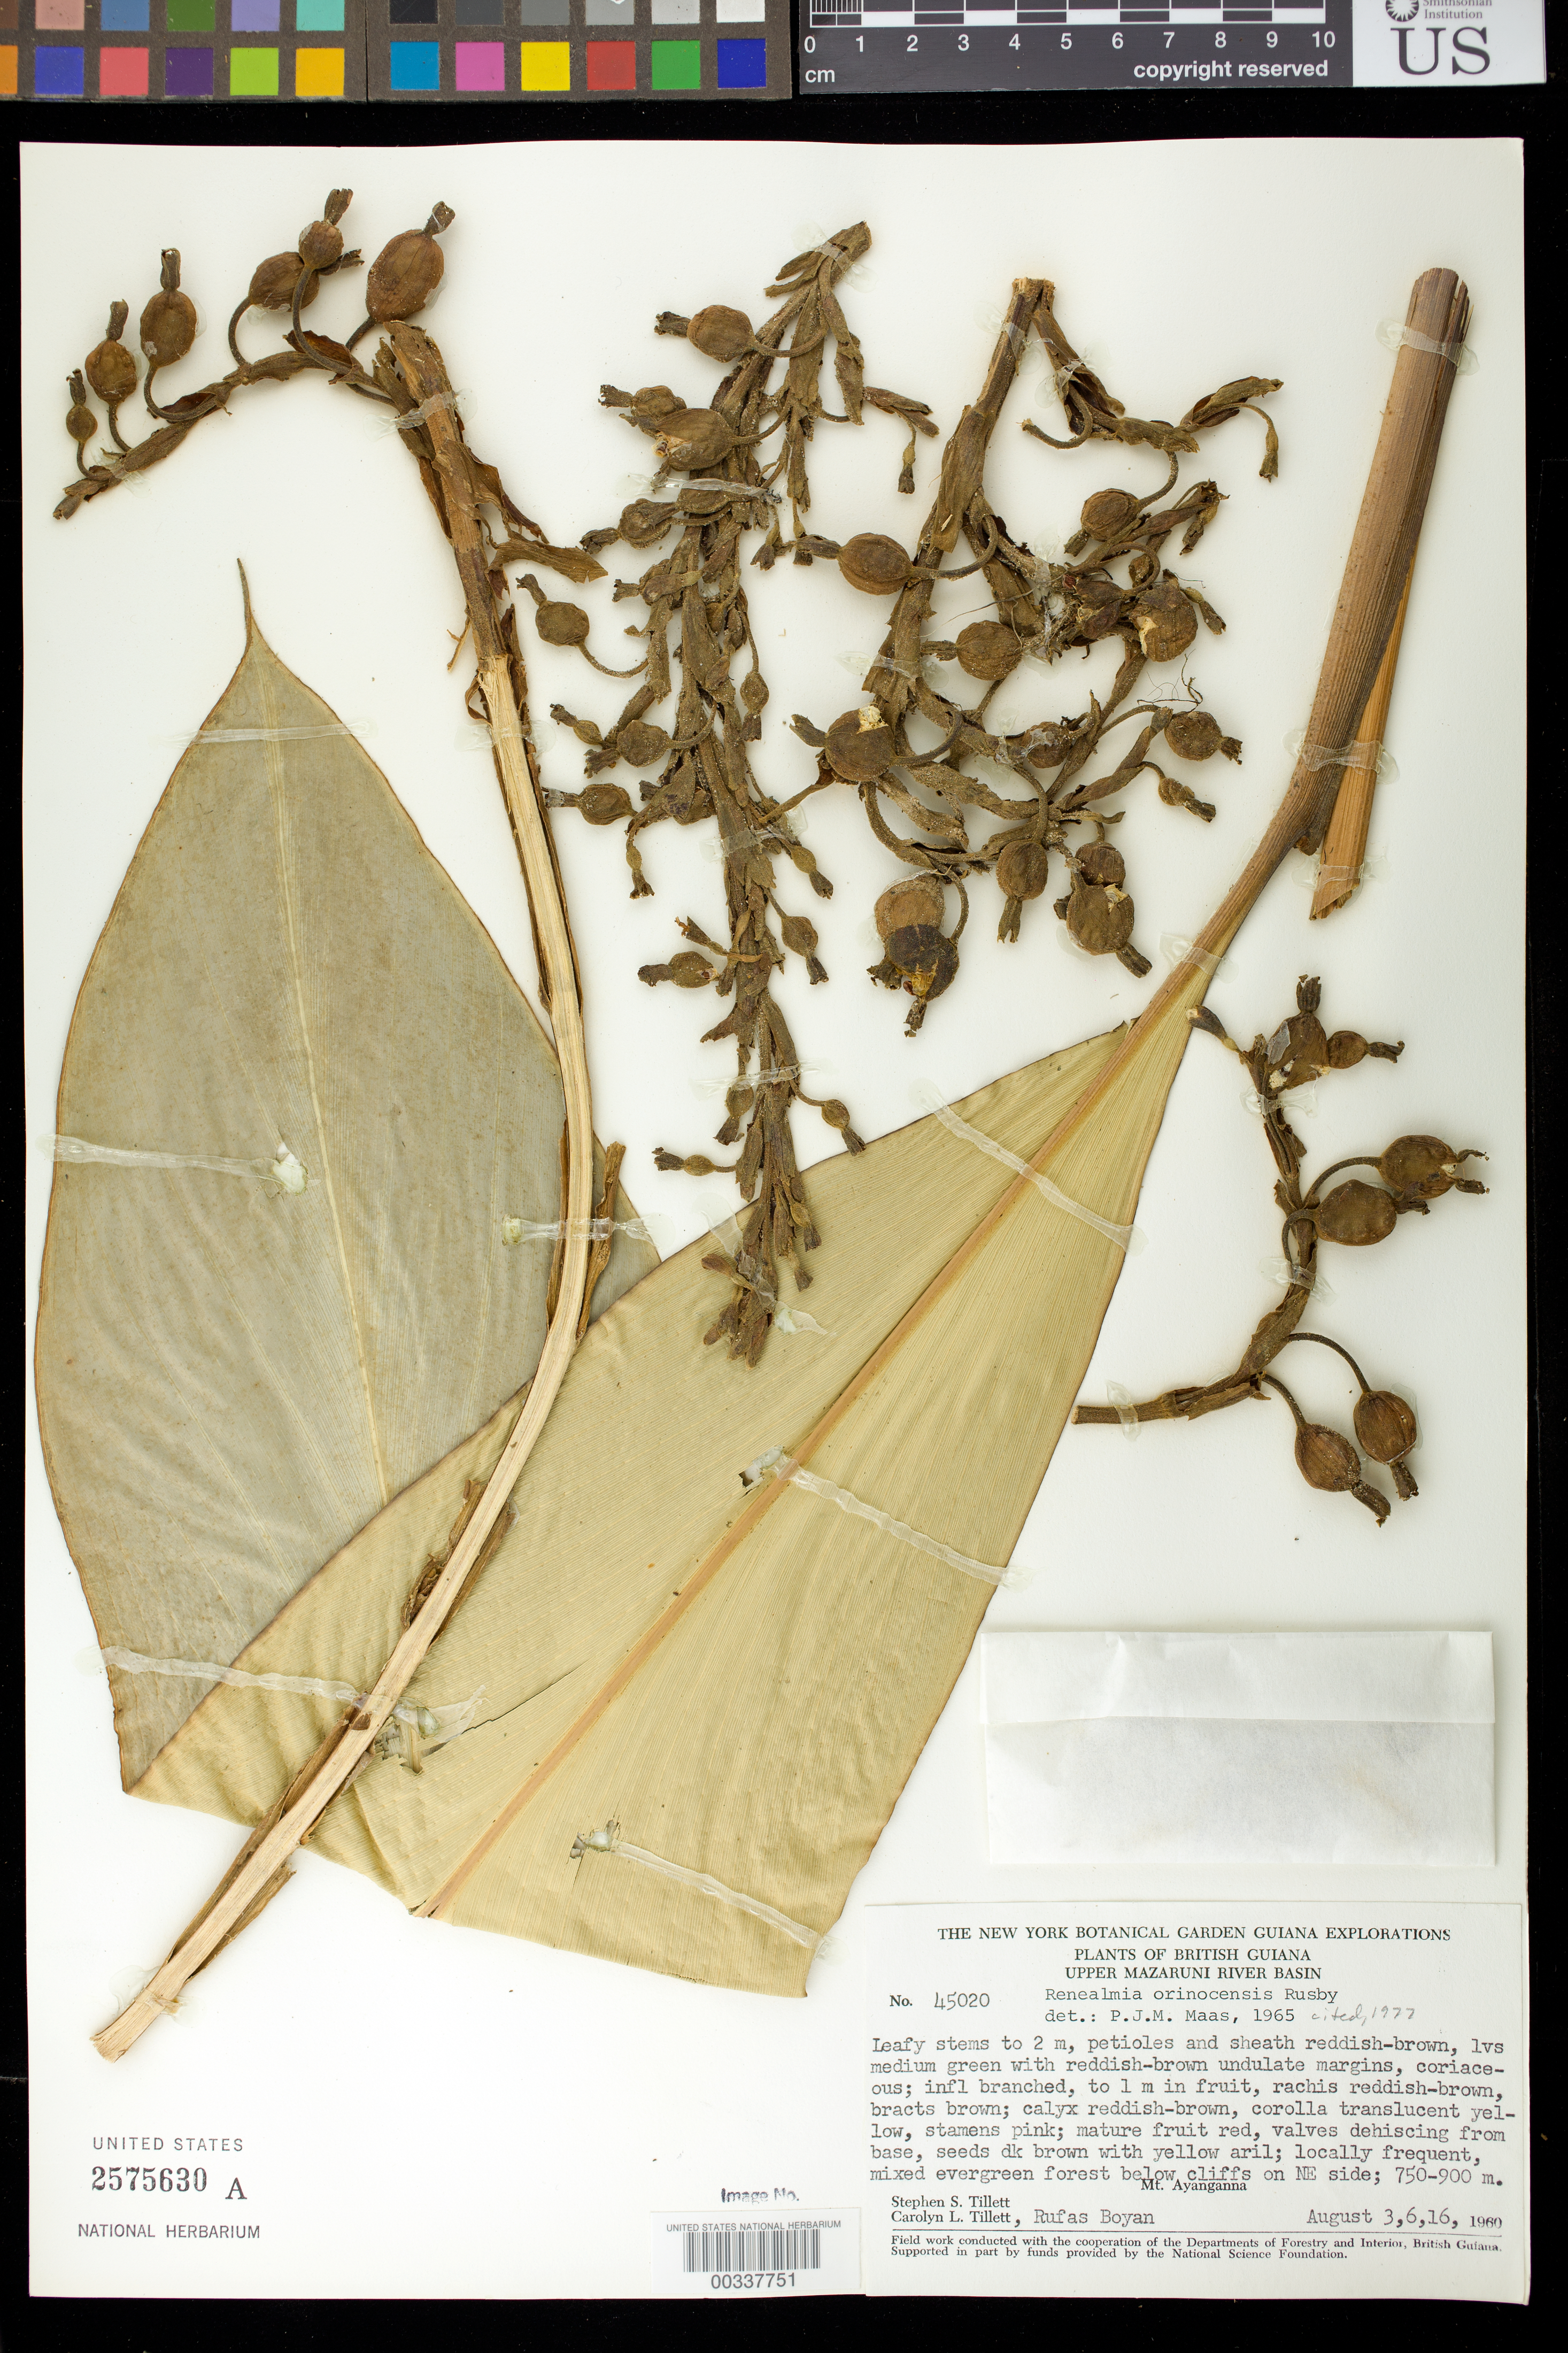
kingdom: Plantae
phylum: Tracheophyta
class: Liliopsida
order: Zingiberales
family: Zingiberaceae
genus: Renealmia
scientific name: Renealmia orinocensis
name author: Rusby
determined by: Maas, Paul J. M.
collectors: S. S. Tillett, C. L. Tillett & R. Boyan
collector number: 45020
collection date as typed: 03 Aug 1960 to 16 Aug 1960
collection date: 1960-08-03/1960-08-16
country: Guyana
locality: Upper masaruni river basin, mixed evergreen forest below cliffs on ne side, mt ayanganna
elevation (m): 750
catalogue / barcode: US 2575630A